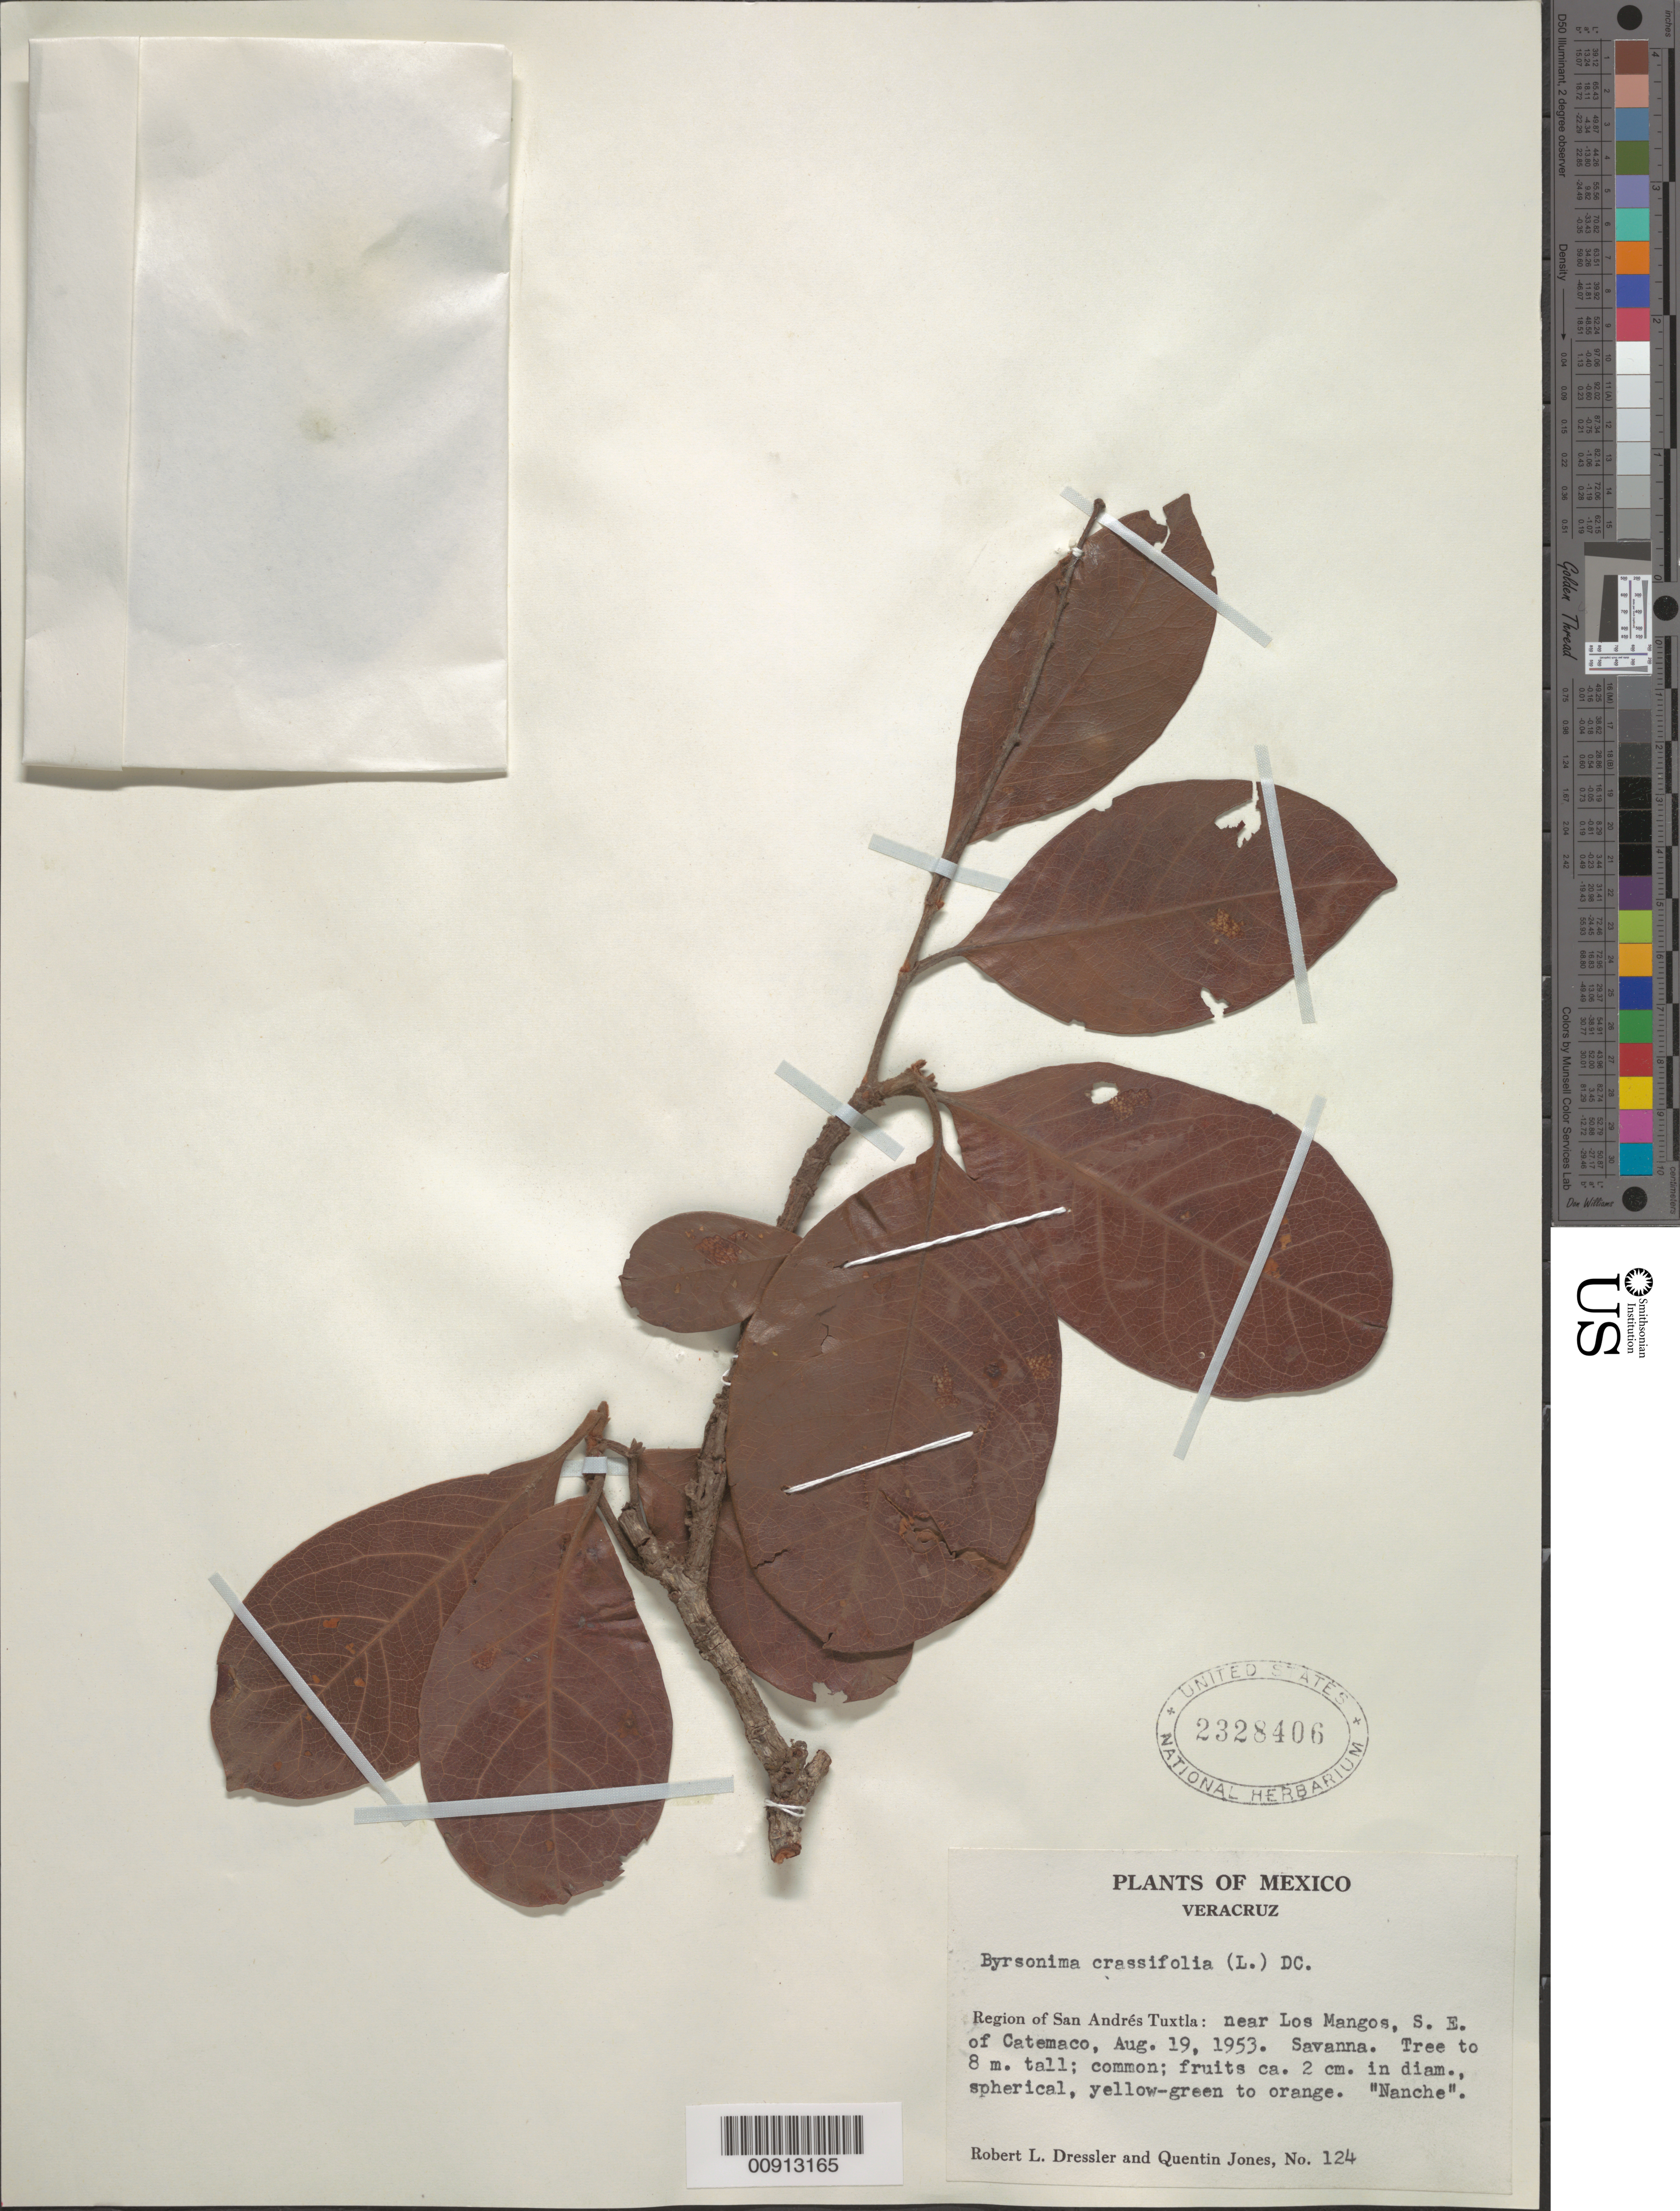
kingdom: Plantae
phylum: Tracheophyta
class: Magnoliopsida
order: Malpighiales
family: Malpighiaceae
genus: Byrsonima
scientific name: Byrsonima crassifolia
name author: (L.) Kunth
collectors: R. Dressler & Q. Jones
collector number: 124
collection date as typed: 19 Aug 1953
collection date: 1953-08-19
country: Mexico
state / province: Veracruz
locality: Veracruz: Region of San Andrés Tuxtla: near Los Mangos, S.E. of Catemaco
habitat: Savanna.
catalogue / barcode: US 2328406